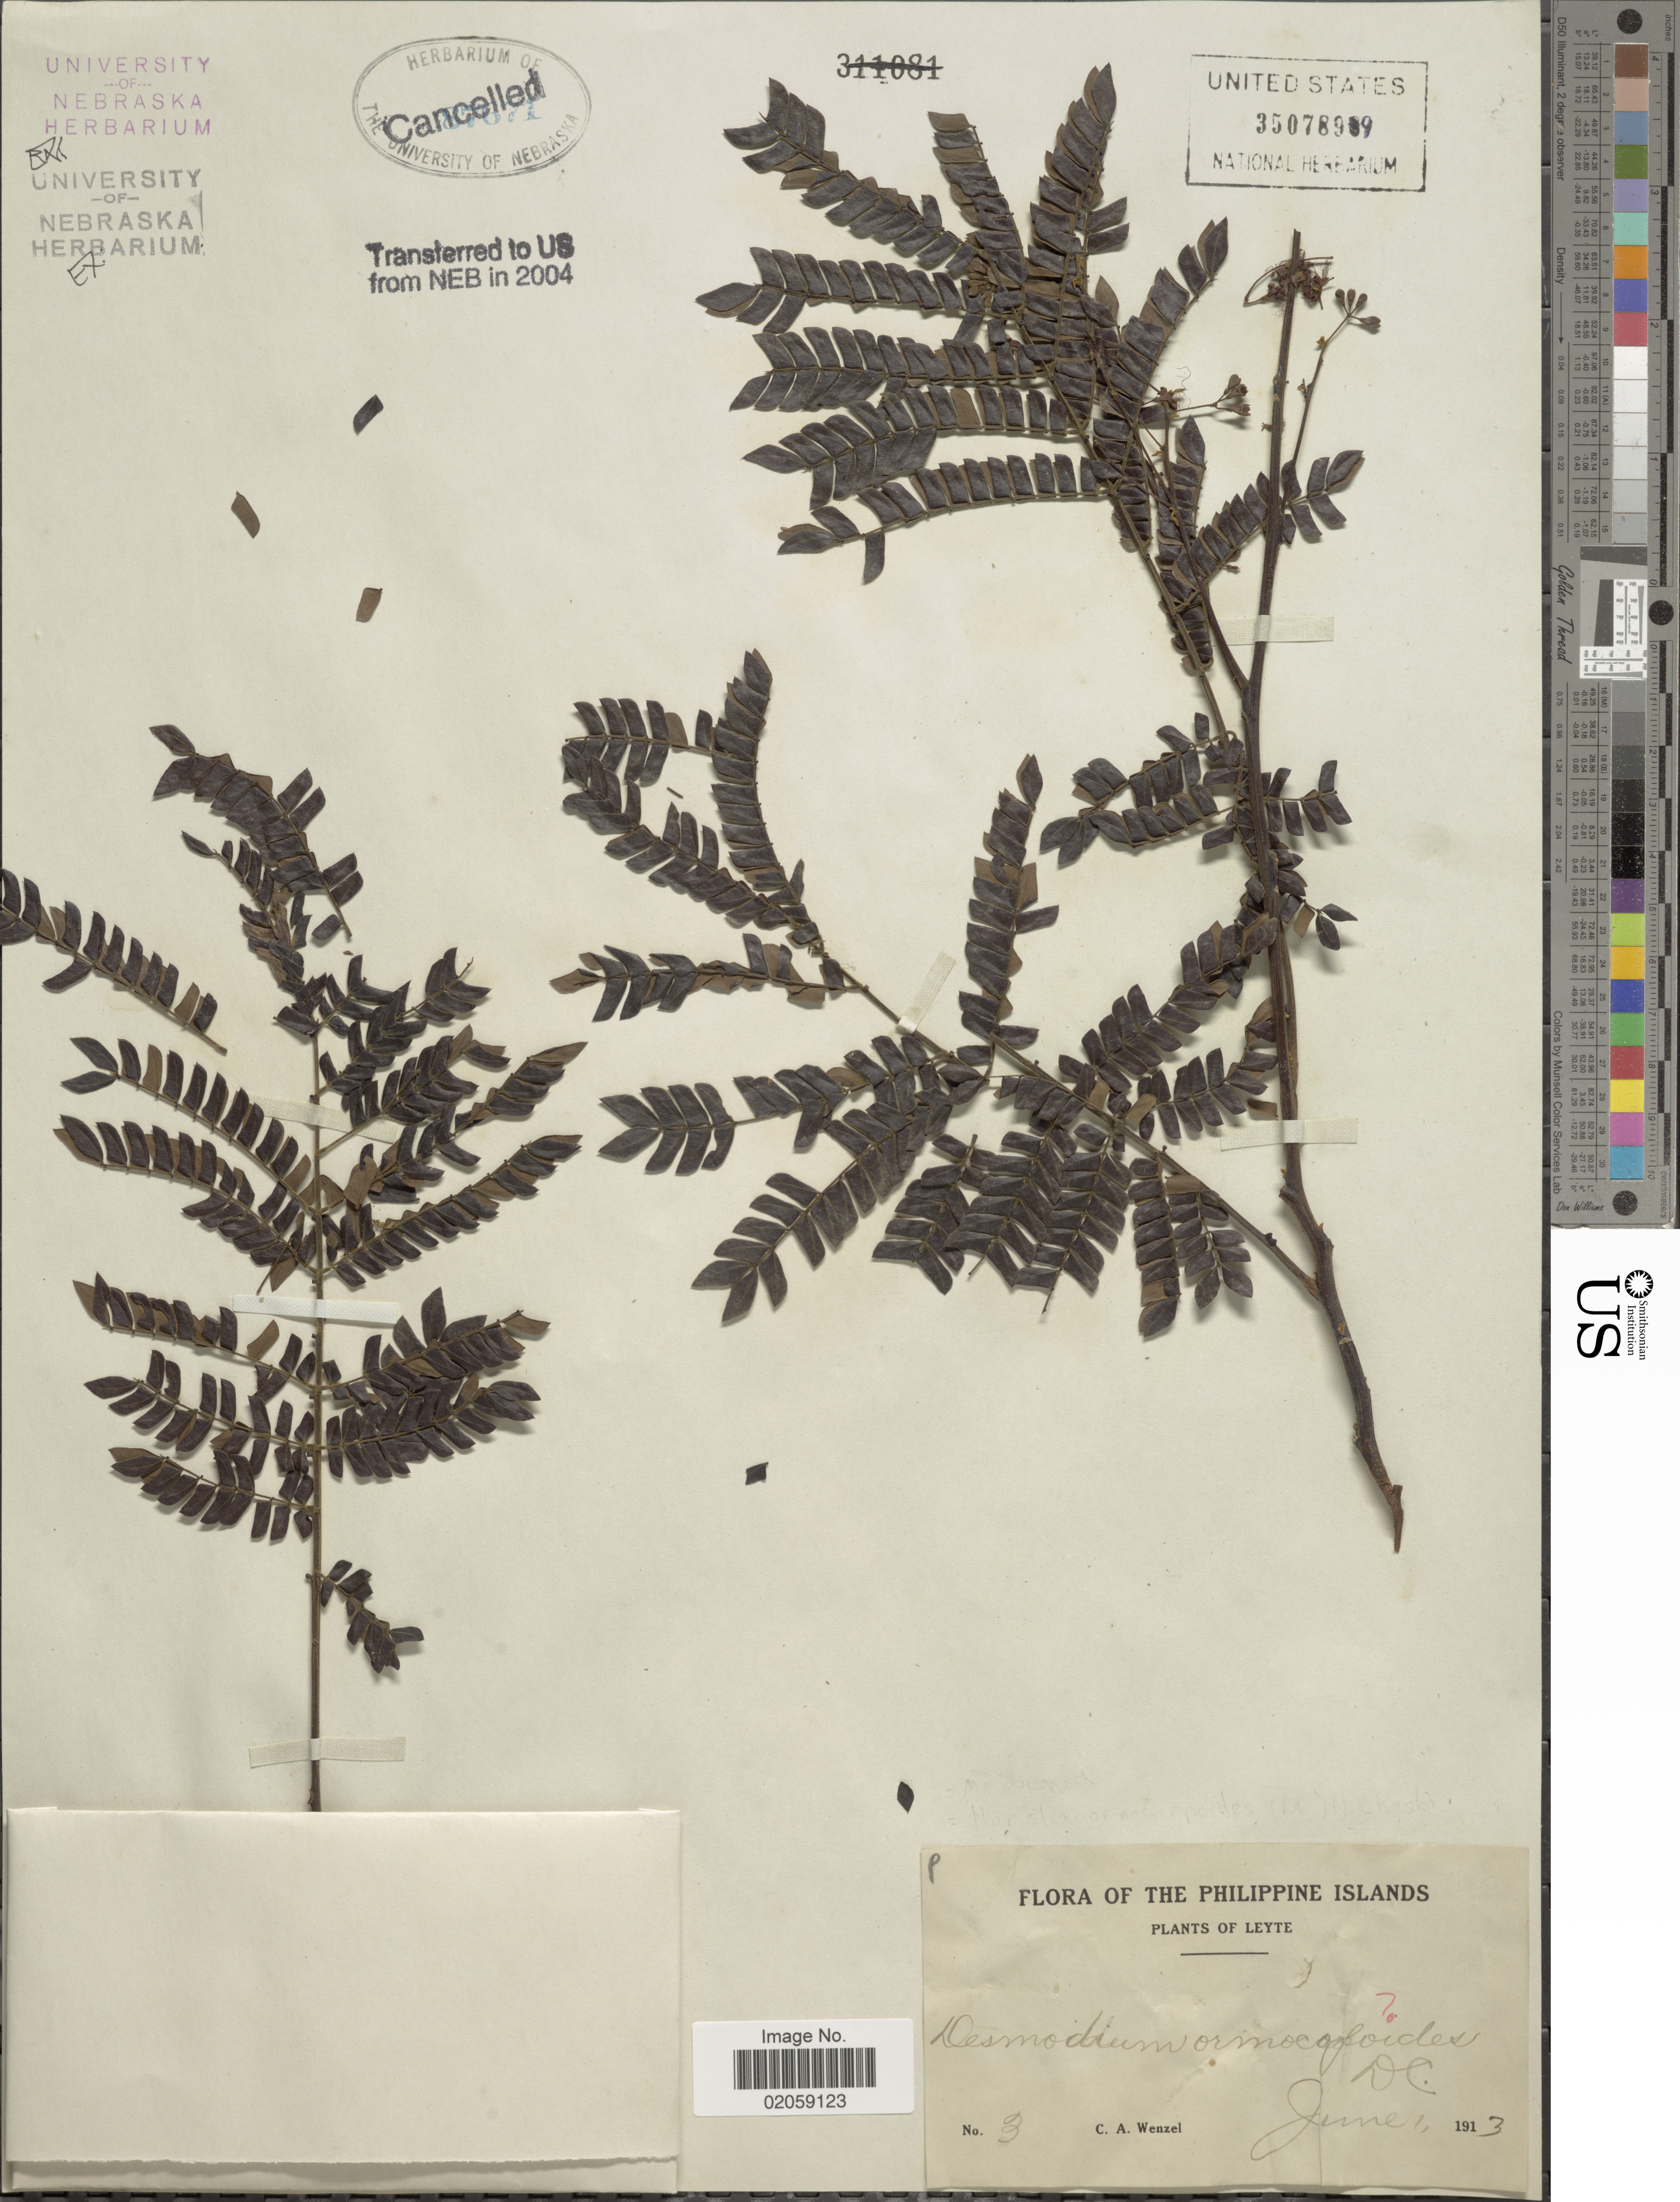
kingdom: Plantae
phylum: Tracheophyta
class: Magnoliopsida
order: Fabales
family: Fabaceae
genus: Archidendron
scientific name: Archidendron clypearia var. montanum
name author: (Benth.) M. Gangop. & Chakrabarty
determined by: Strong, Mark T., (BOT), Smithsonian Institution - National Museum of Natural History (UNITED STATES)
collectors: C. Wenzel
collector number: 3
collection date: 1913-06-01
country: Philippines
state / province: Eastern Visayas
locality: Leyte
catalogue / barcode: US 35078909